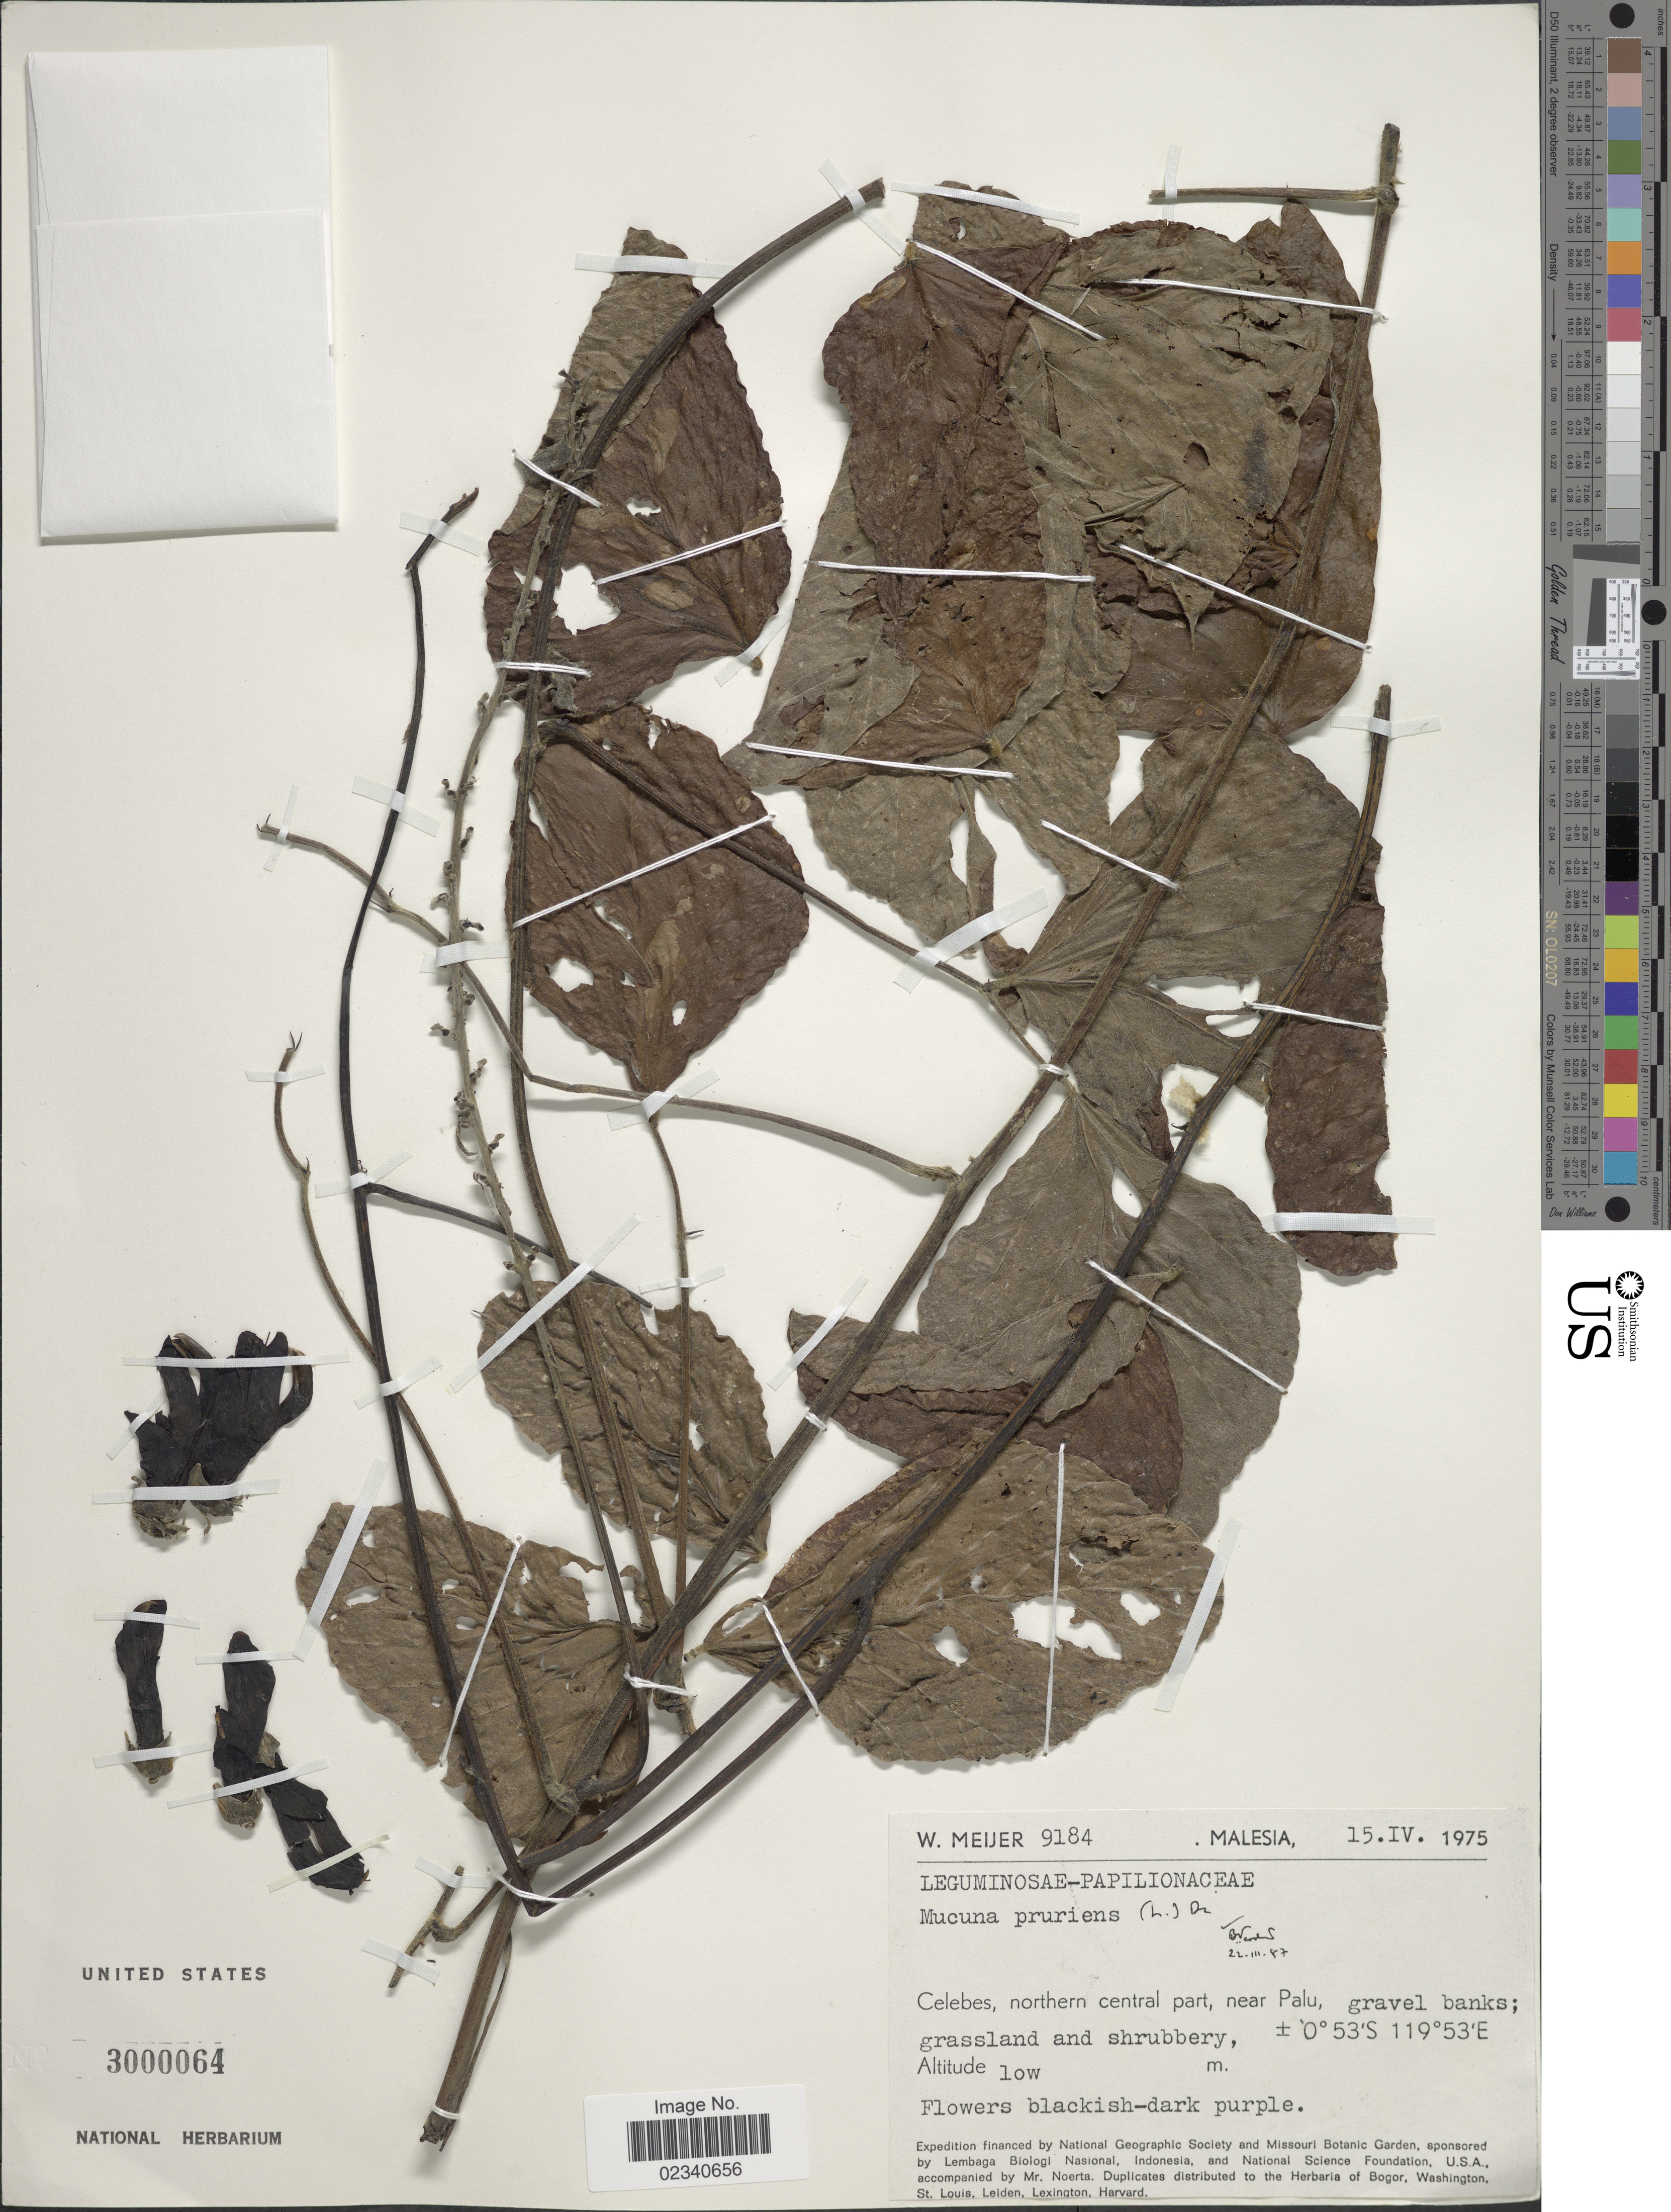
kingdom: Plantae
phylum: Tracheophyta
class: Magnoliopsida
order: Fabales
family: Fabaceae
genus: Mucuna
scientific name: Mucuna pruriens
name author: (L.) DC.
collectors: W. Meijer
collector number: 9184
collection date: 1975-04-15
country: Malaysia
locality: Malesia. Celebes, northern central part, near Palu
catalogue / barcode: US 3000064